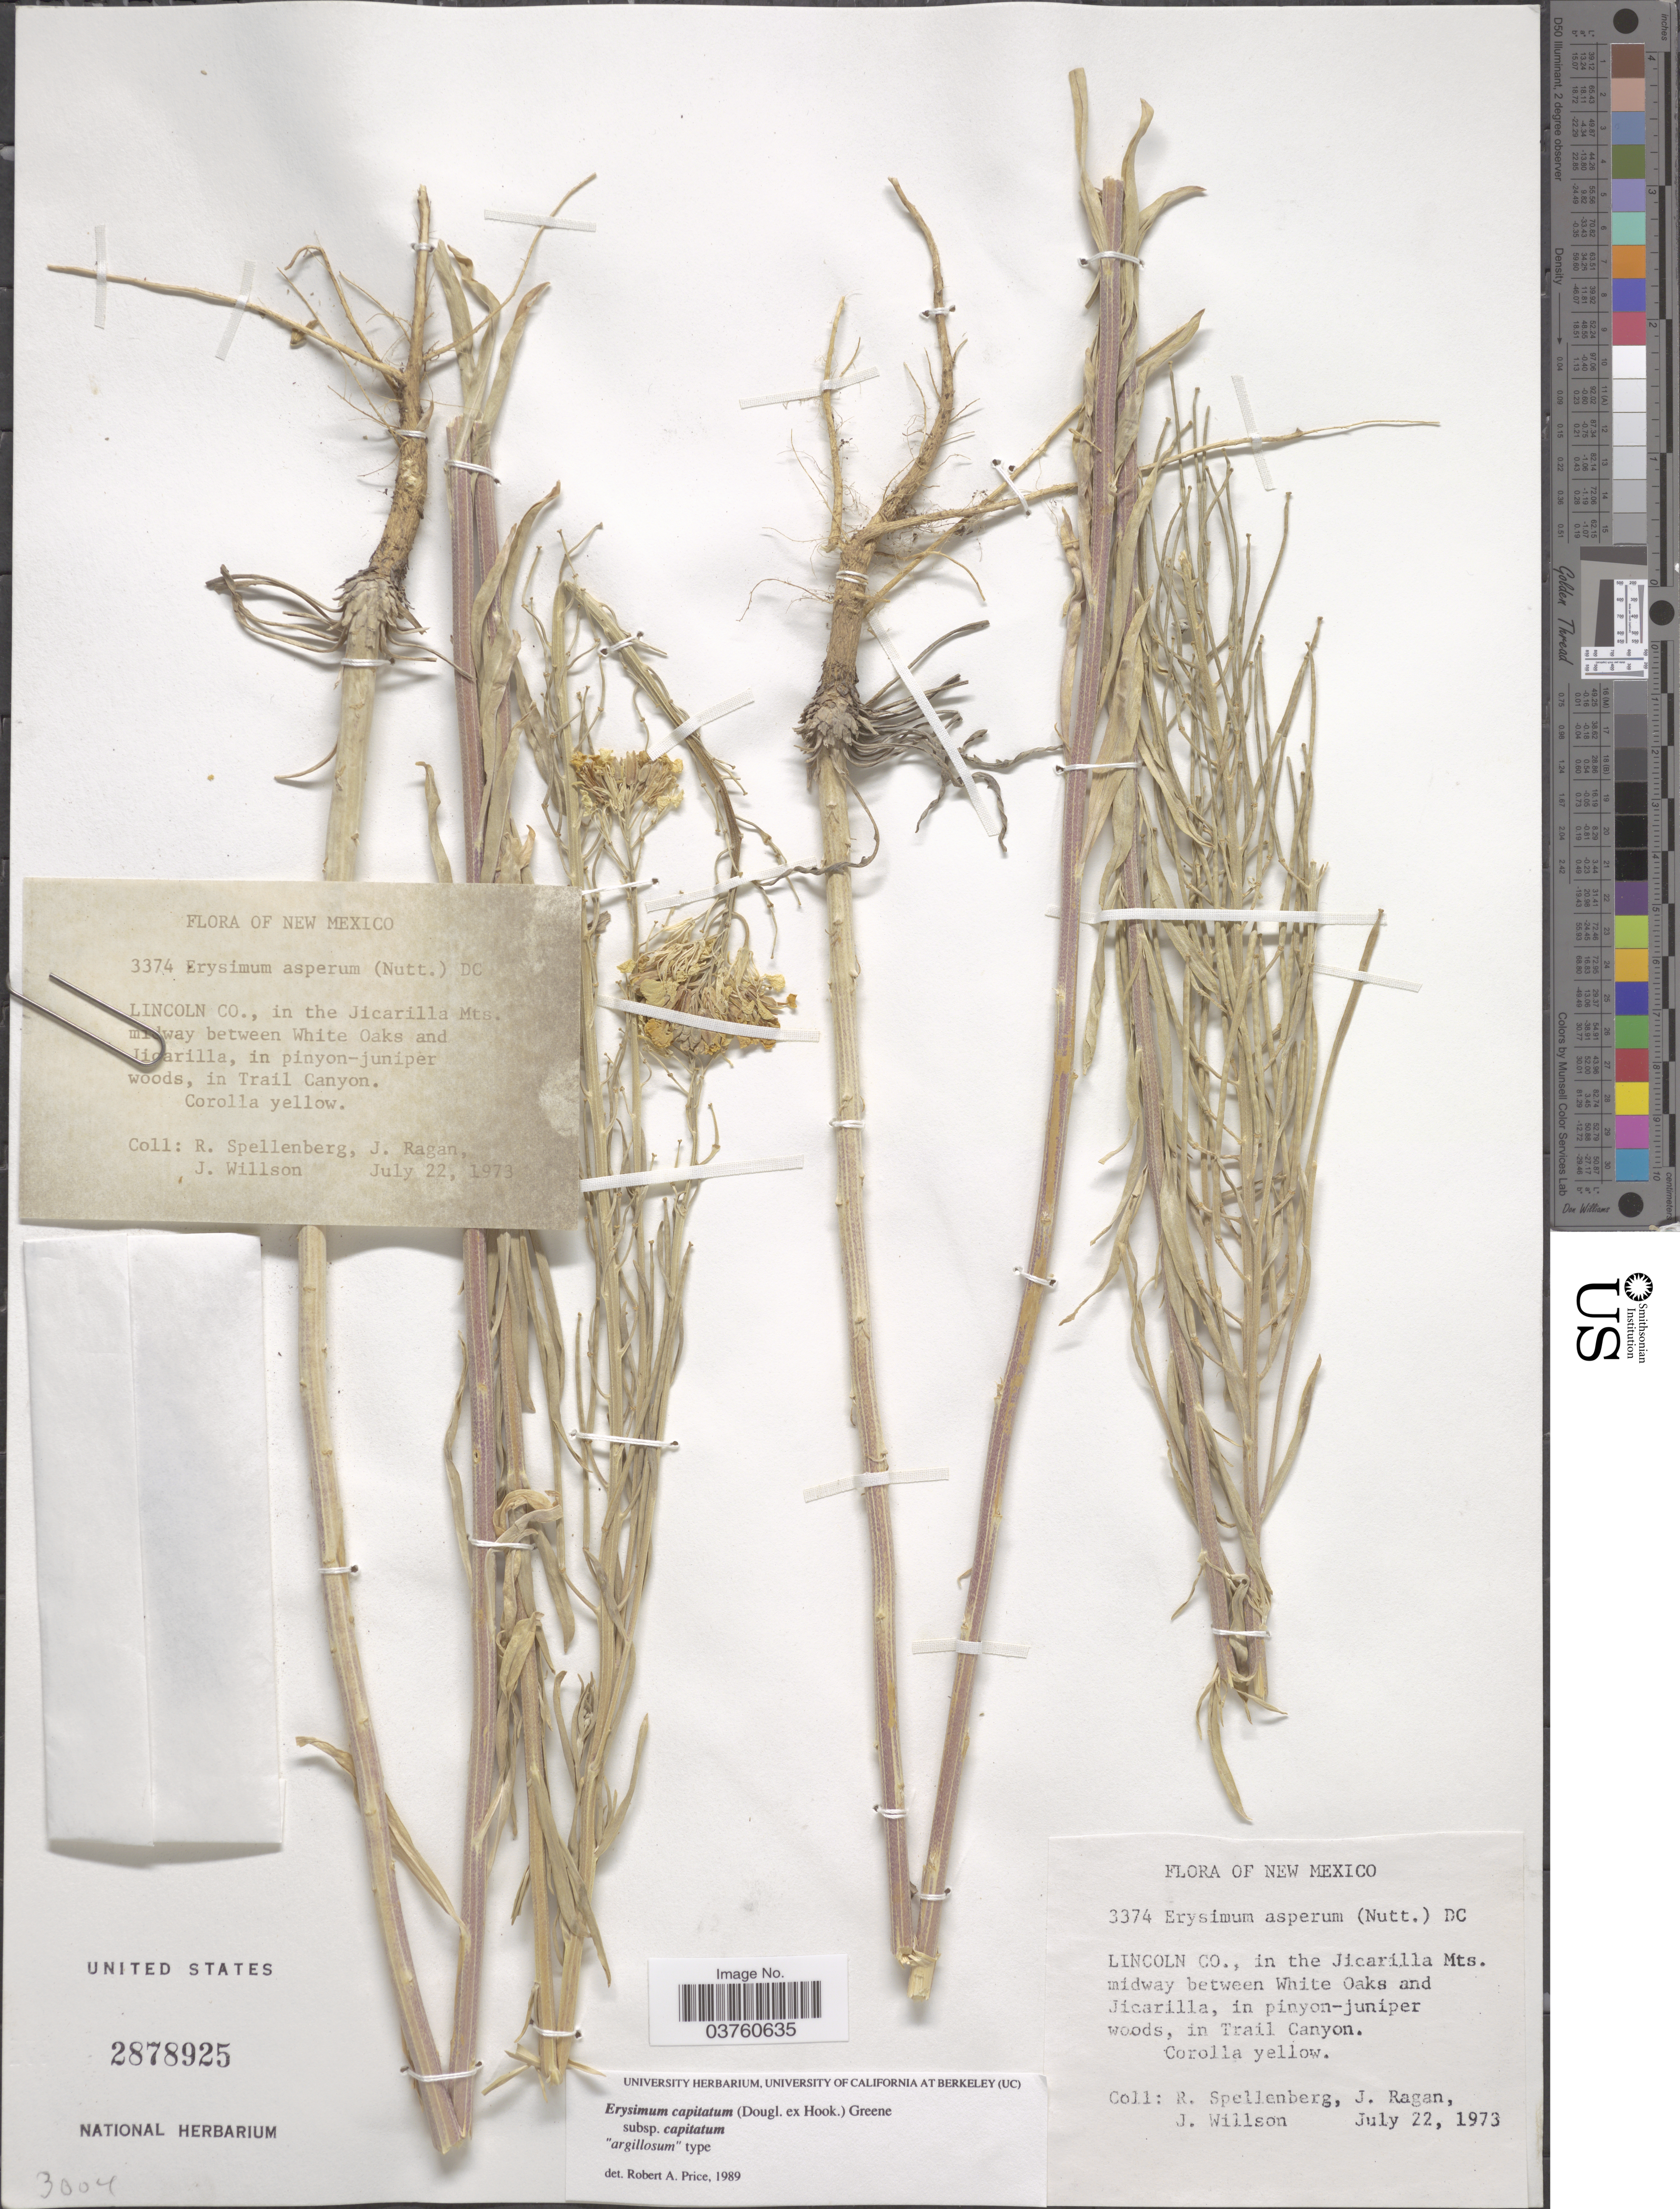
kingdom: Plantae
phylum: Tracheophyta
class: Magnoliopsida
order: Brassicales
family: Brassicaceae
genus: Erysimum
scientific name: Erysimum capitatum subsp. capitatum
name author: (Douglas ex Hook.) Greene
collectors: R. Spellenberg, J. Ragan & J. Willson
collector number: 3374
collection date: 1973-07-22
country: United States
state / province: New Mexico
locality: Lincoln Co., in the Jicarilla Mts. midway between White Oaks and Jicarilla, in Trail Canyon.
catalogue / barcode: US 2878925